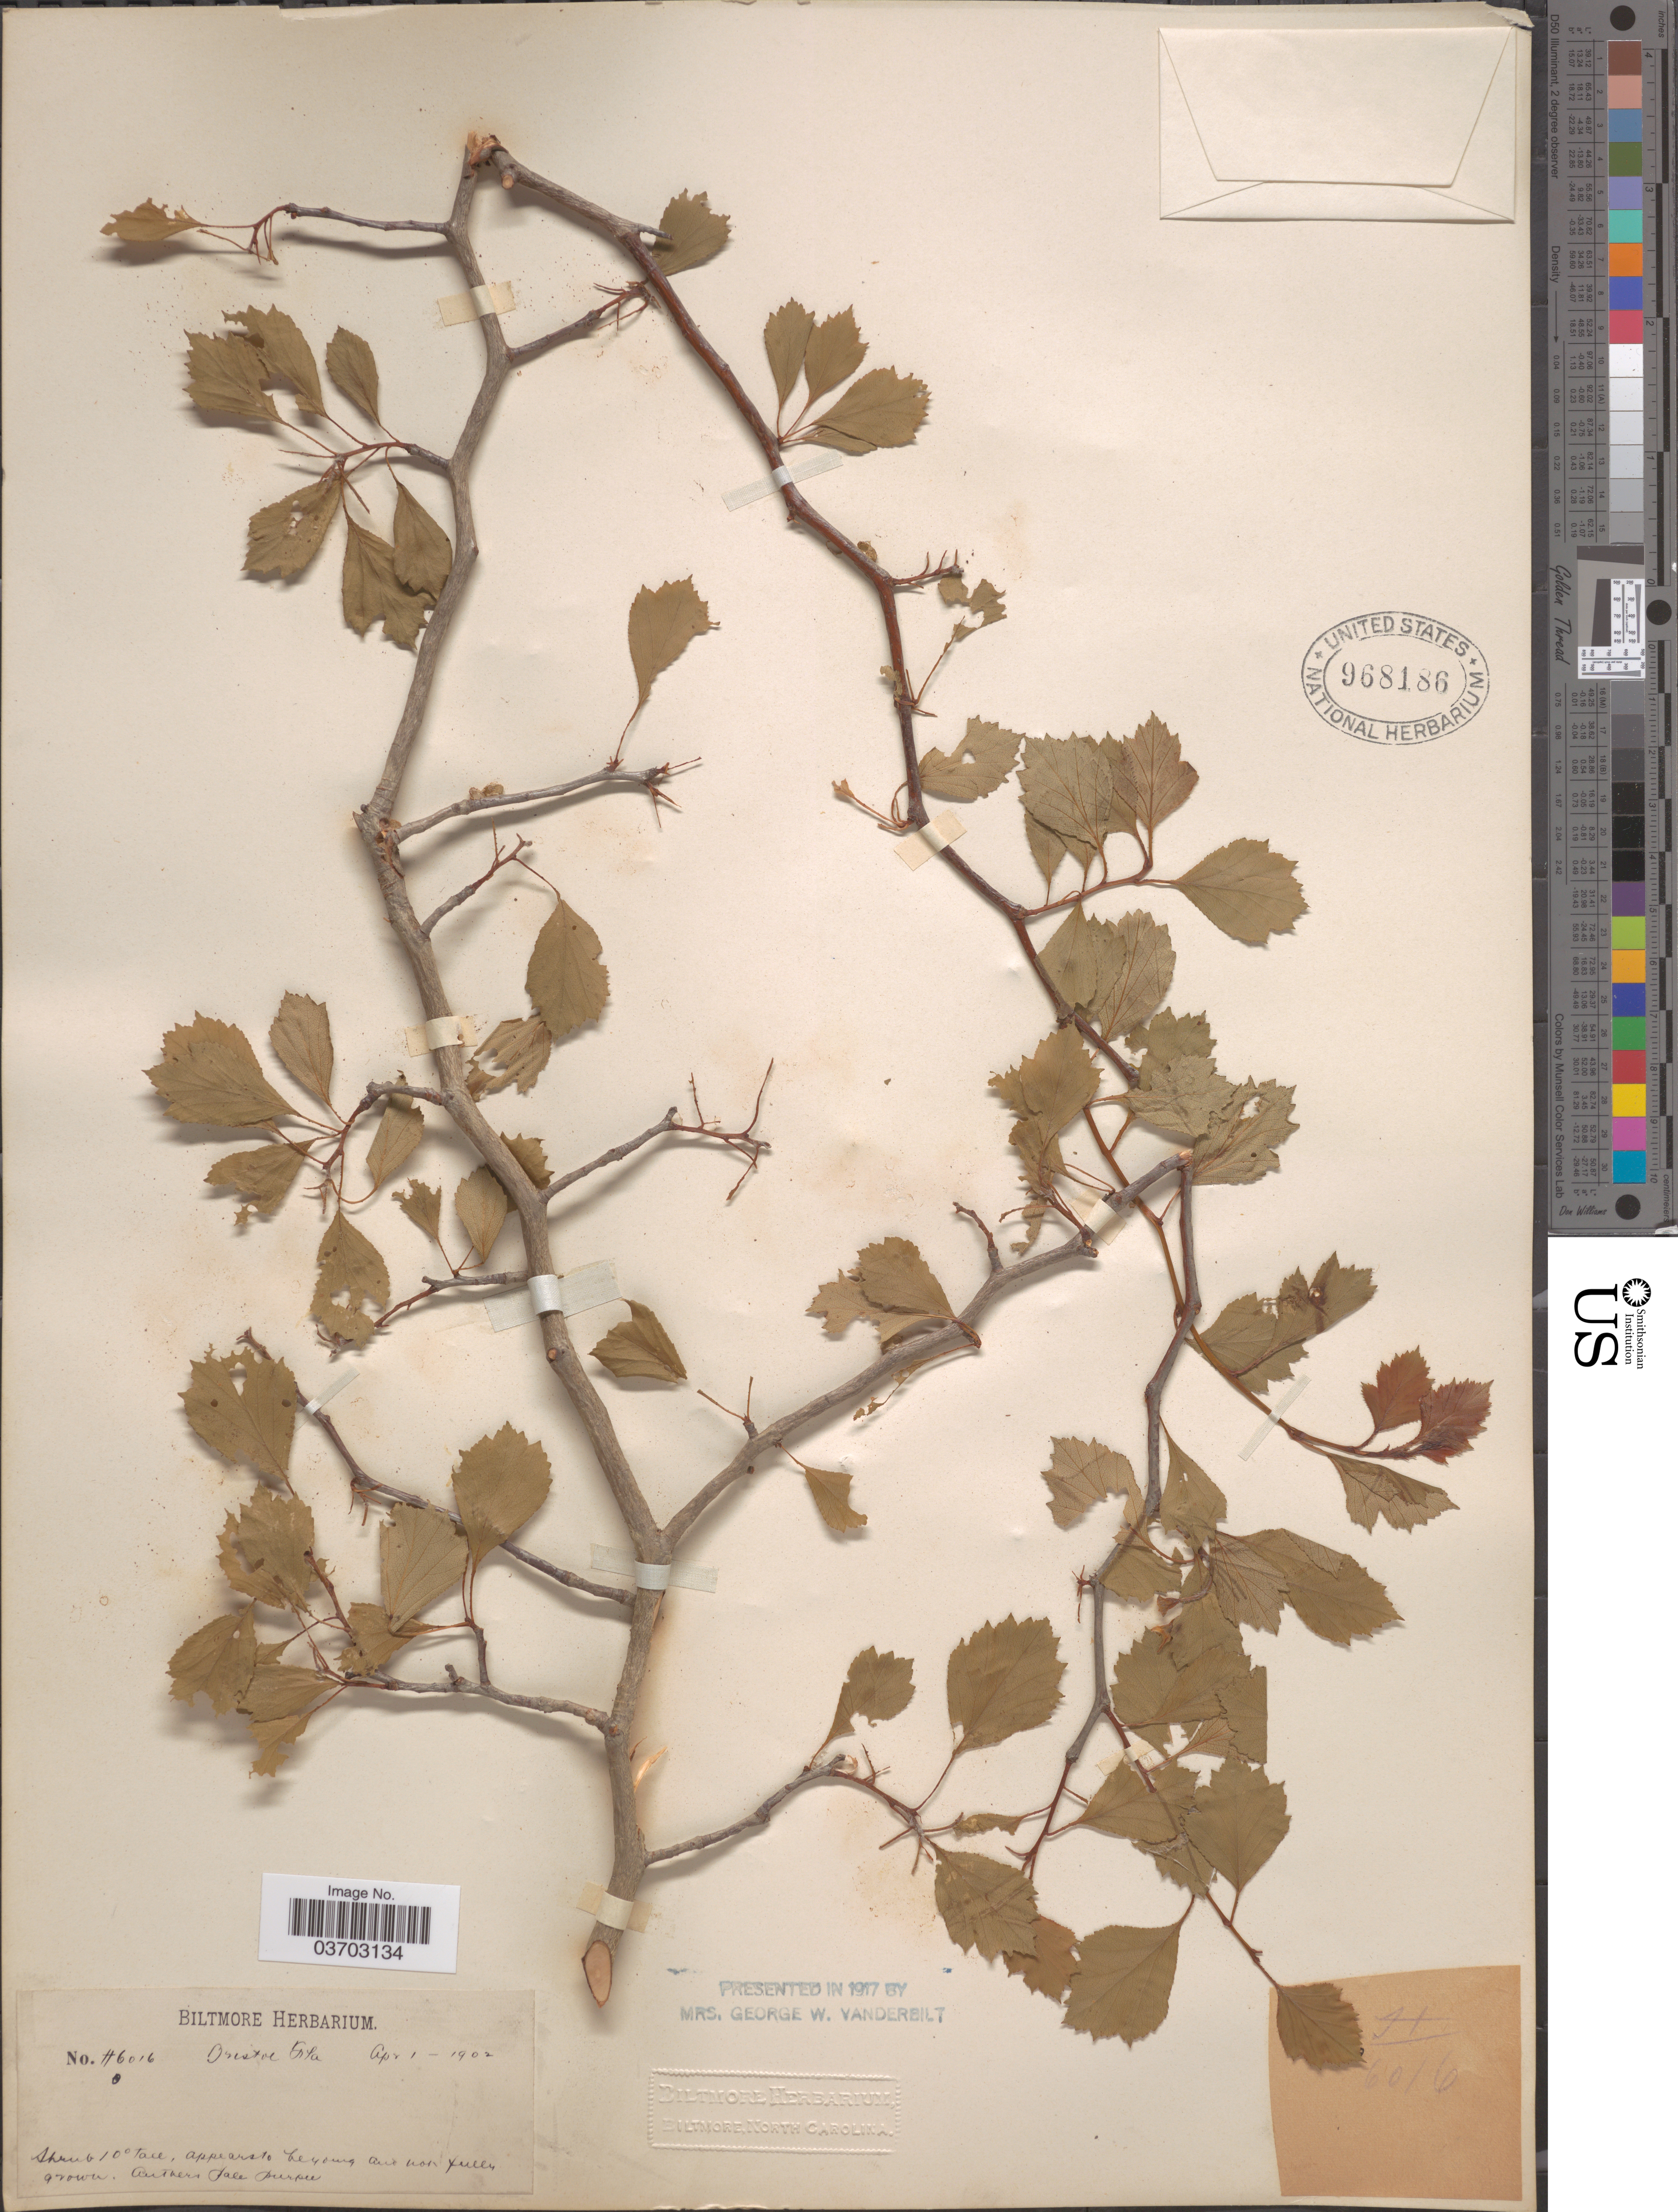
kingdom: Plantae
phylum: Tracheophyta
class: Magnoliopsida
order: Rosales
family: Rosaceae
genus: Crataegus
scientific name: Crataegus sp.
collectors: ex herb. Biltmore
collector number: H6016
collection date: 1902-04-01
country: United States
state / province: Florida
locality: Bristol.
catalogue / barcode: US 968186